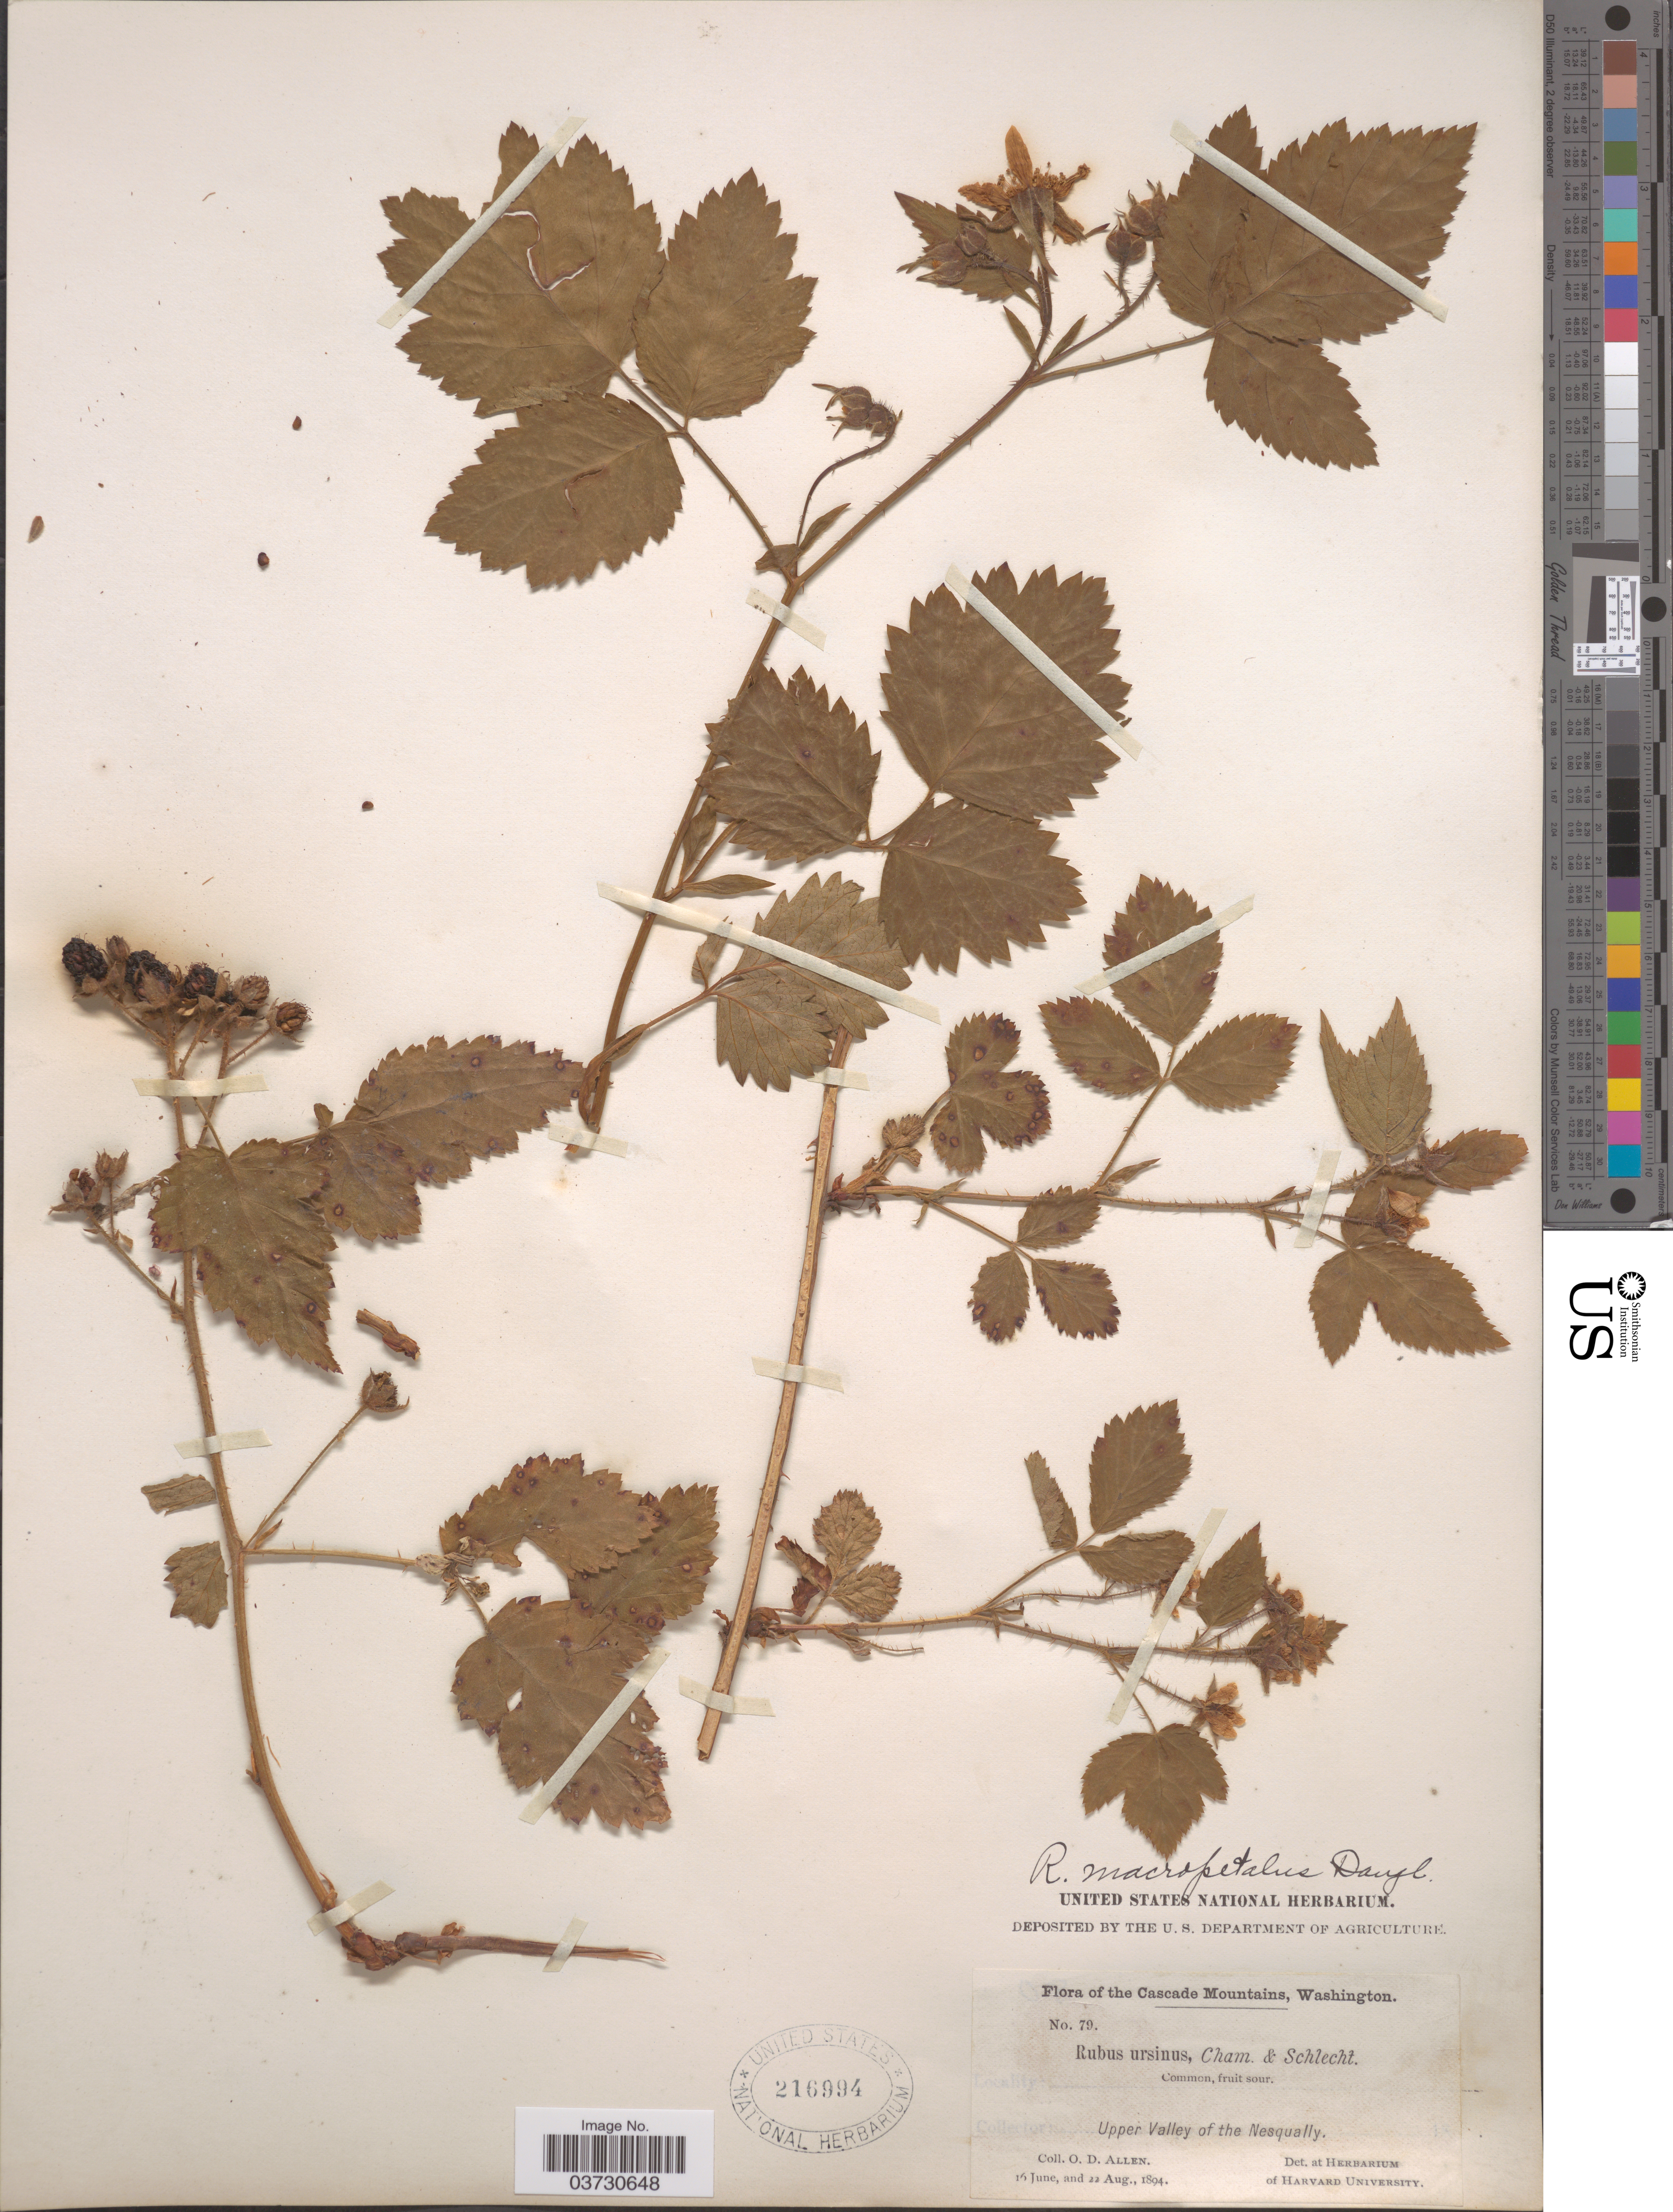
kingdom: Plantae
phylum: Tracheophyta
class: Magnoliopsida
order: Rosales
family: Rosaceae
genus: Rubus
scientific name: Rubus macropetalus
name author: Douglas ex Hook.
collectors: O. D. Allen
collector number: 79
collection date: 1894-06-16/1894-08-22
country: United States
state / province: Washington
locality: The Cascade Mountains. Upper Valley of the Nesqually.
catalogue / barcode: US 216994